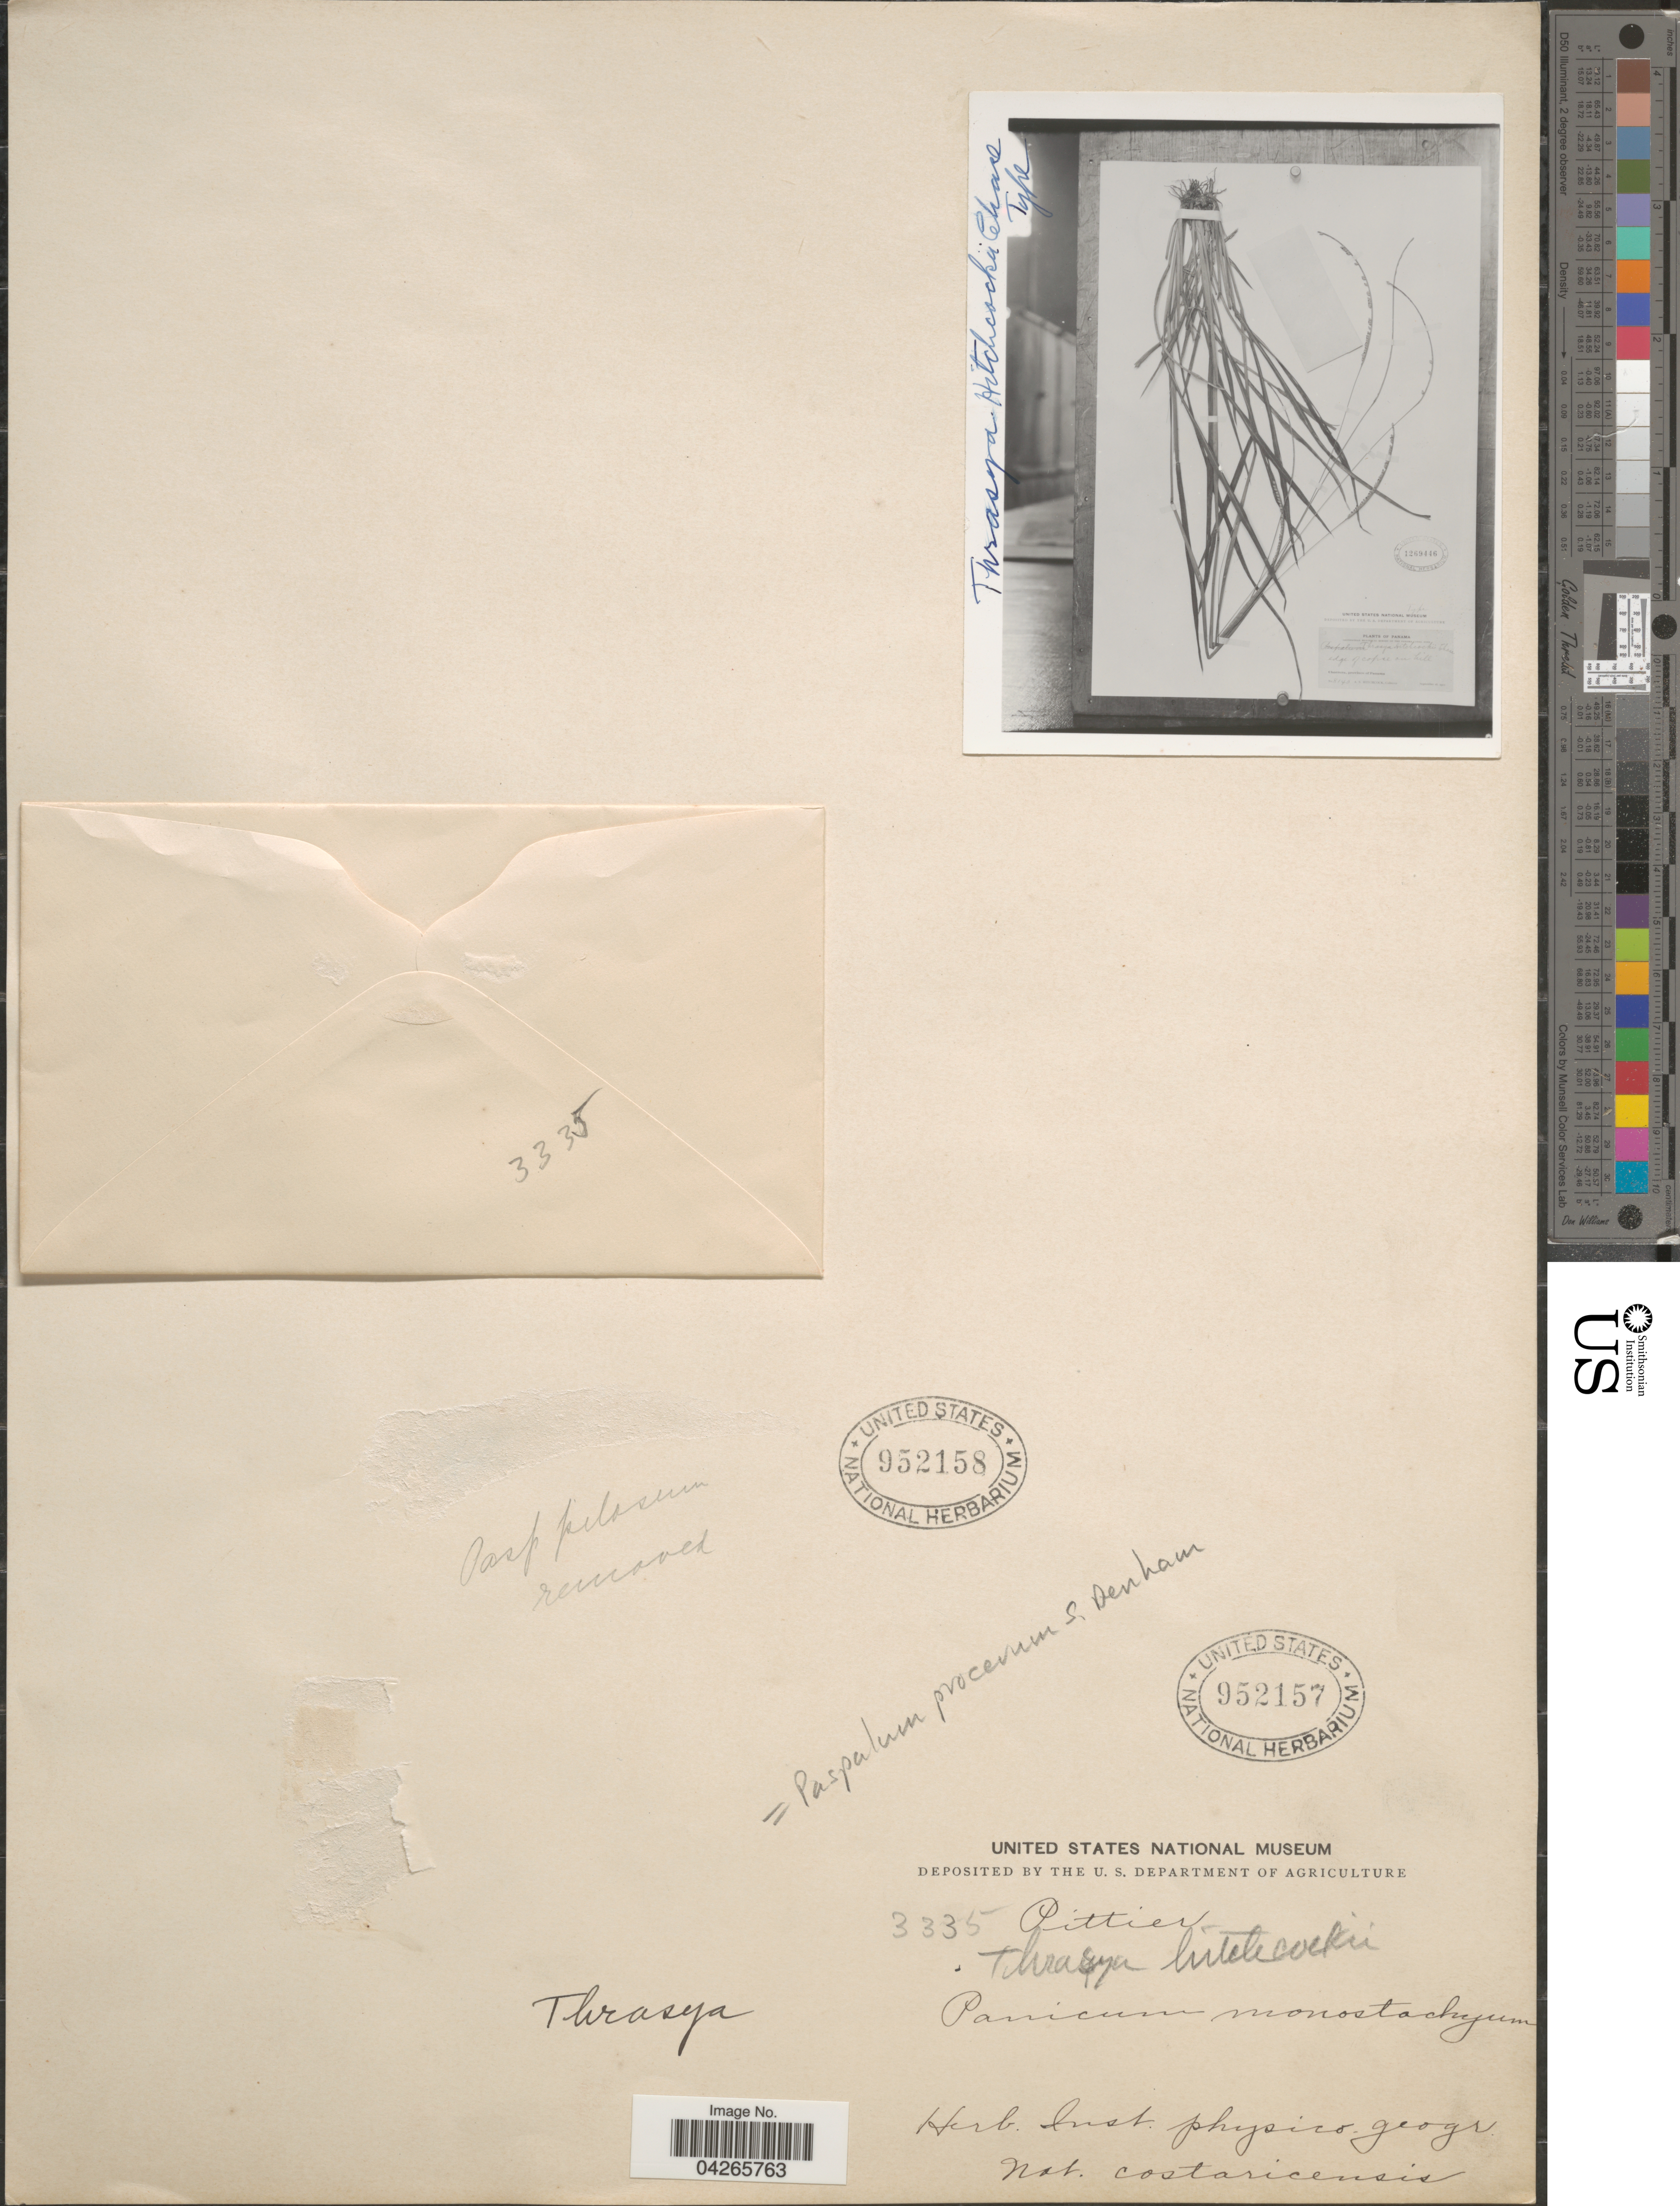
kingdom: Plantae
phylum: Tracheophyta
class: Liliopsida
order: Poales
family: Poaceae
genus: Paspalum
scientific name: Paspalum procerum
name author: S. Denham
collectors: Pittier, --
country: Panama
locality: Chorrera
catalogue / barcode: US 1269446-2